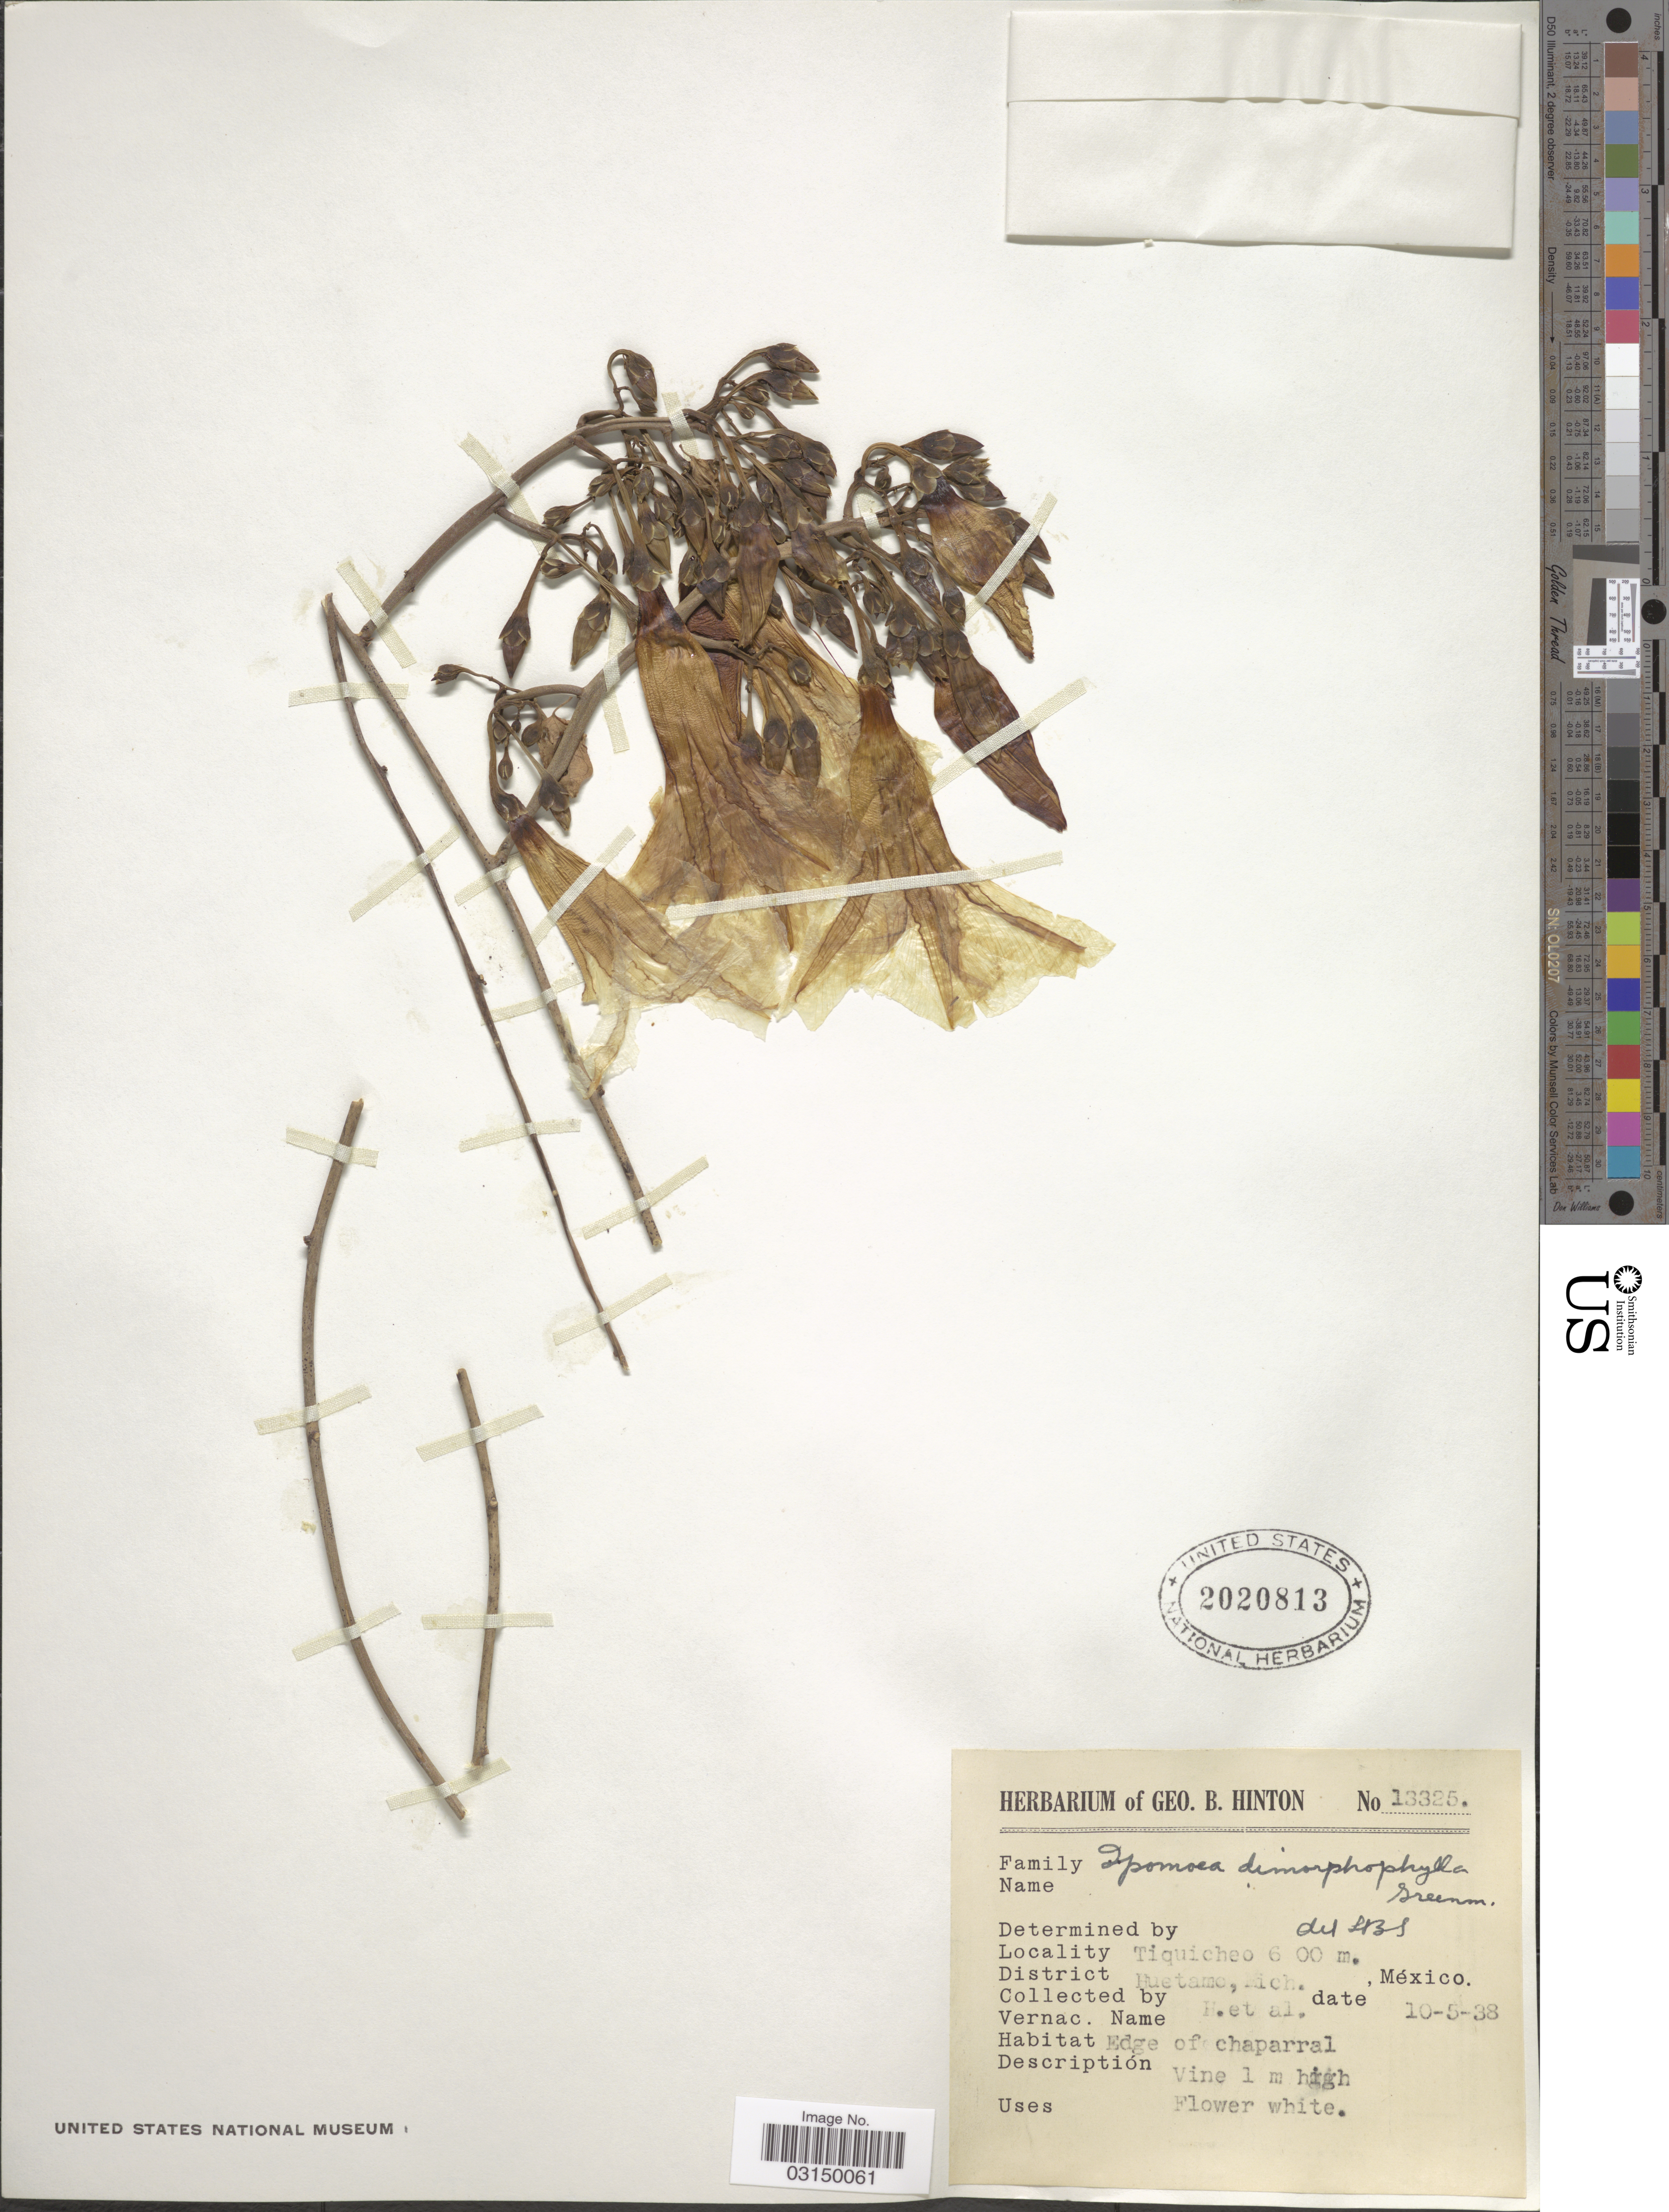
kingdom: Plantae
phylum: Tracheophyta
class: Magnoliopsida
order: Solanales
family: Convolvulaceae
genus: Ipomoea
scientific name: Ipomoea dimorphophylla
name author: Greenm.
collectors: G. B. Hinton & et al.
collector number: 13325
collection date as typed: Transcribed d/m/y: 10/5/38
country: Mexico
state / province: Michoacán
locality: Tiquicheo, District Huetamo.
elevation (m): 600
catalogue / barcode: US 2020813